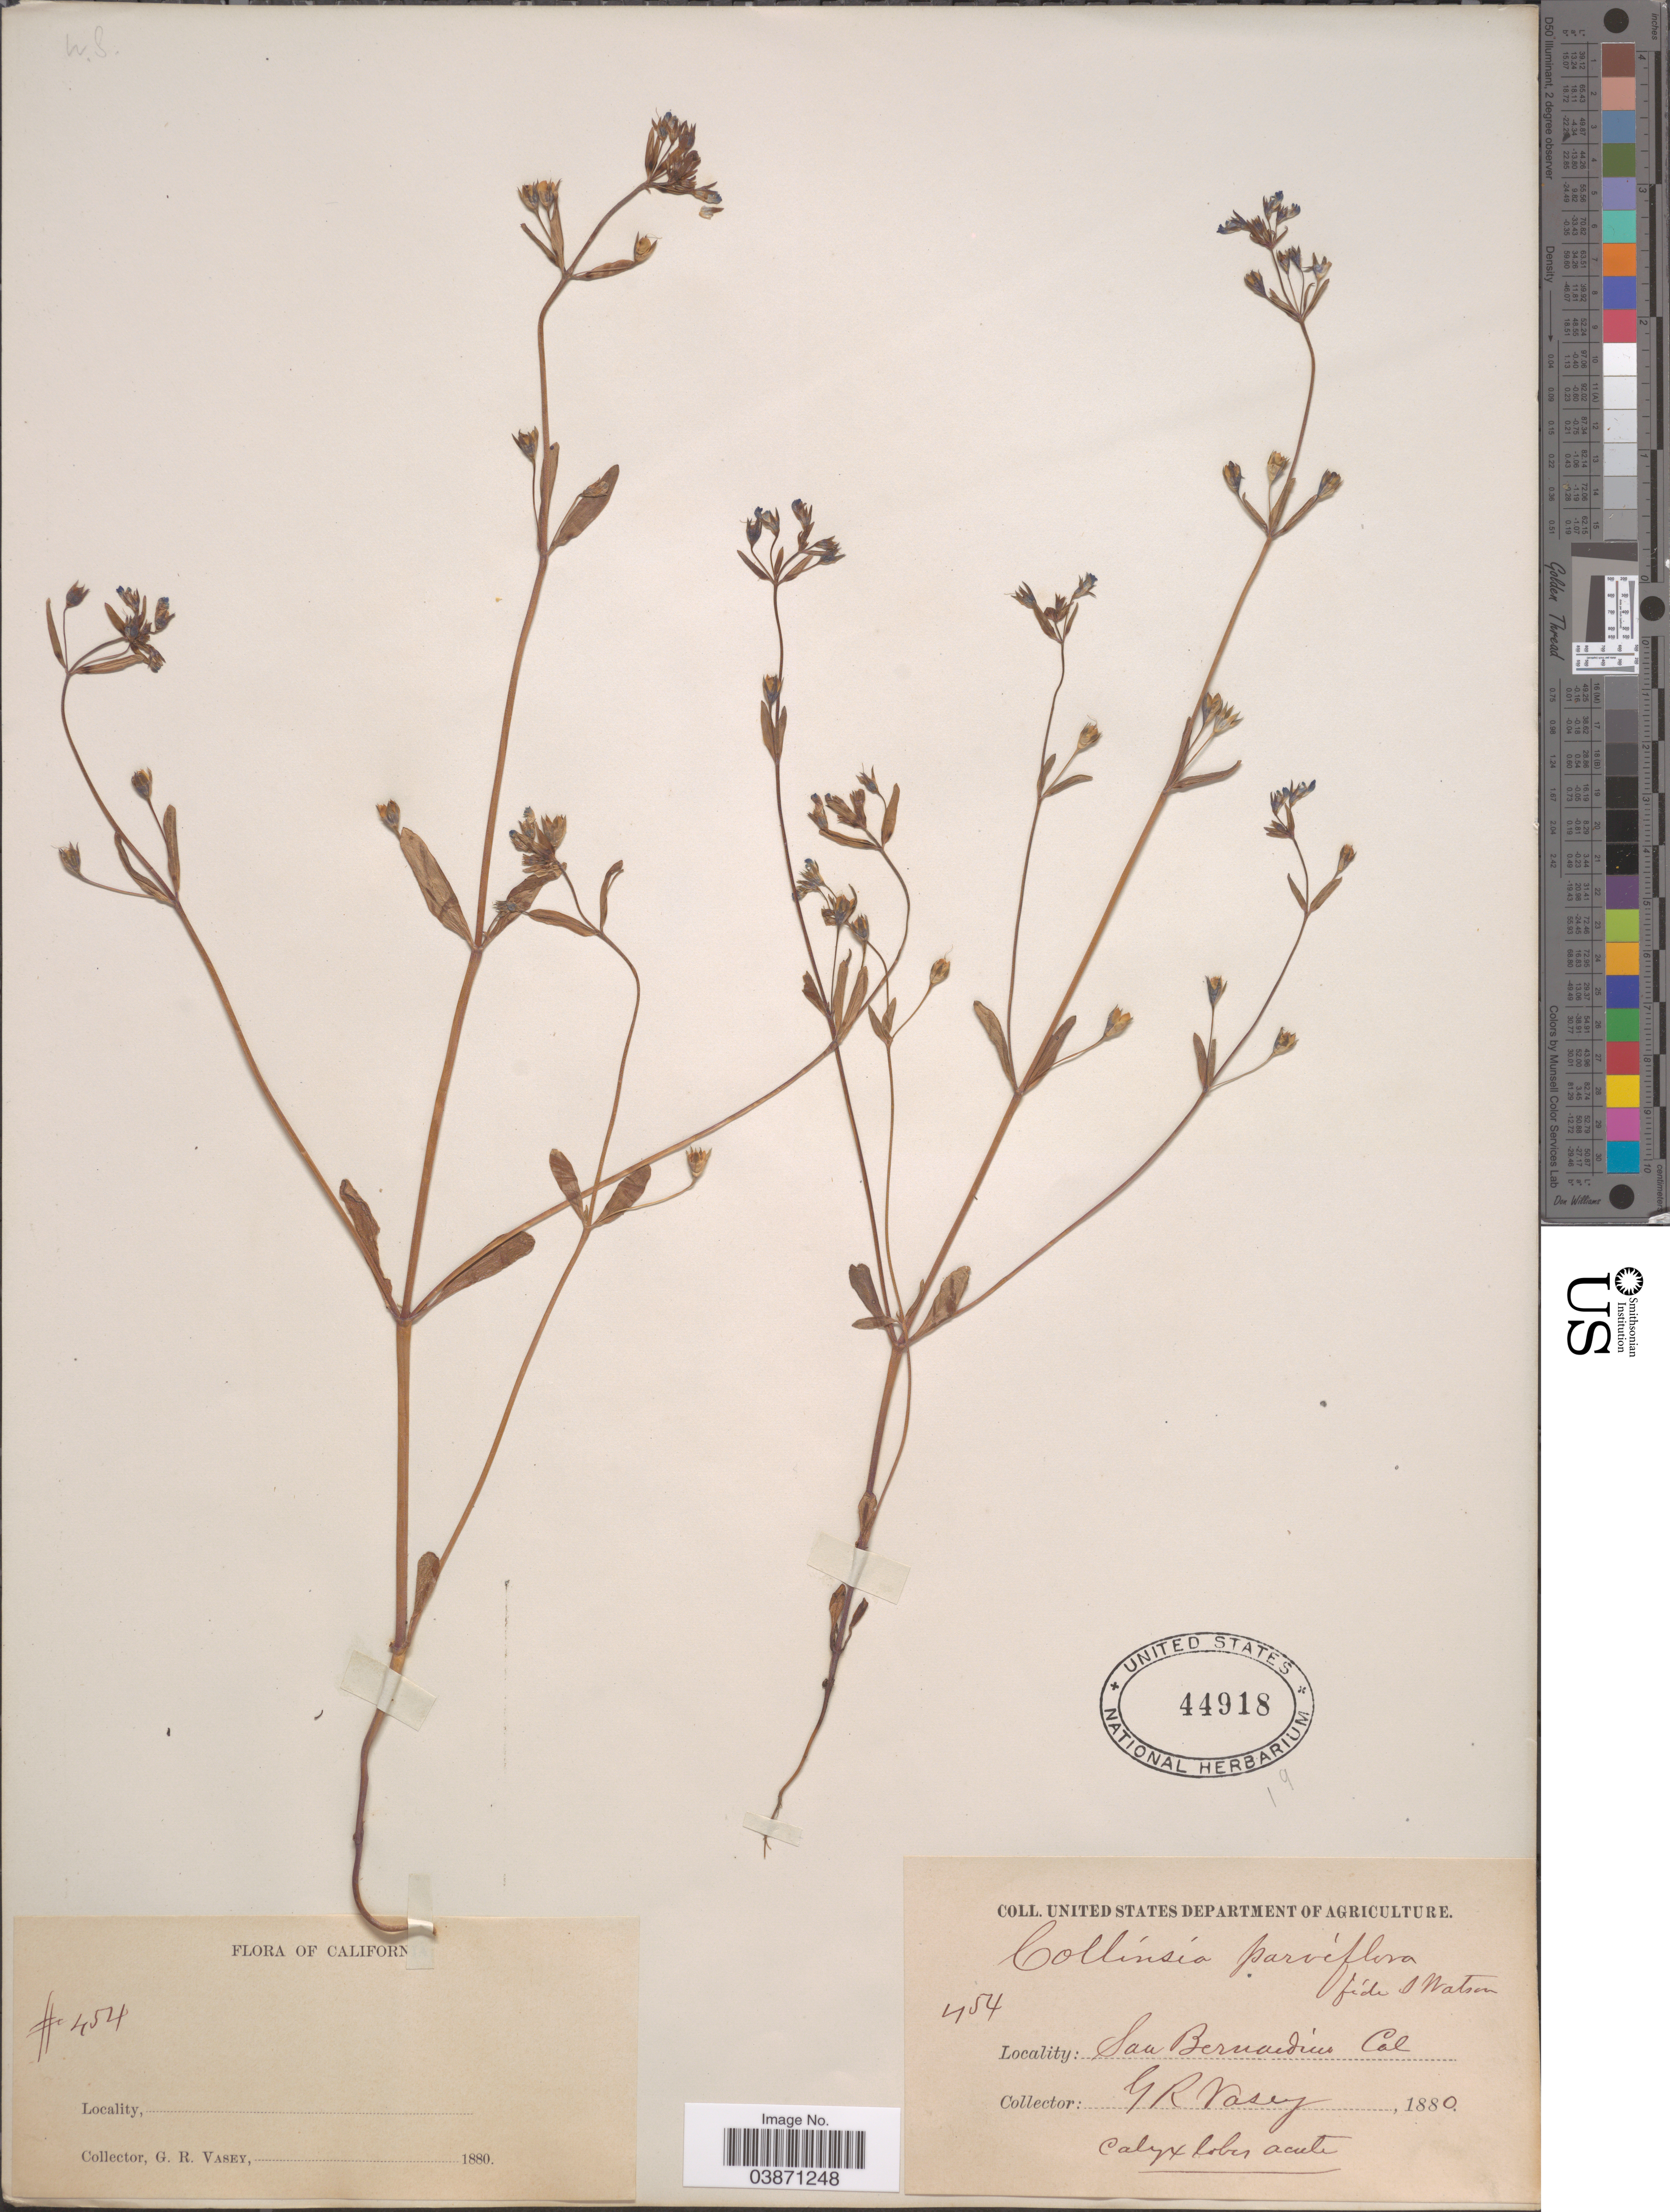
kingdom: Plantae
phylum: Tracheophyta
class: Magnoliopsida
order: Lamiales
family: Plantaginaceae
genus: Collinsia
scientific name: Collinsia parviflora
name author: Douglas ex Lindl.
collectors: G. R. Vasey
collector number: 454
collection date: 1880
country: United States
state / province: California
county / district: San Bernardino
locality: San Bernardino.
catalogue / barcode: US 44918